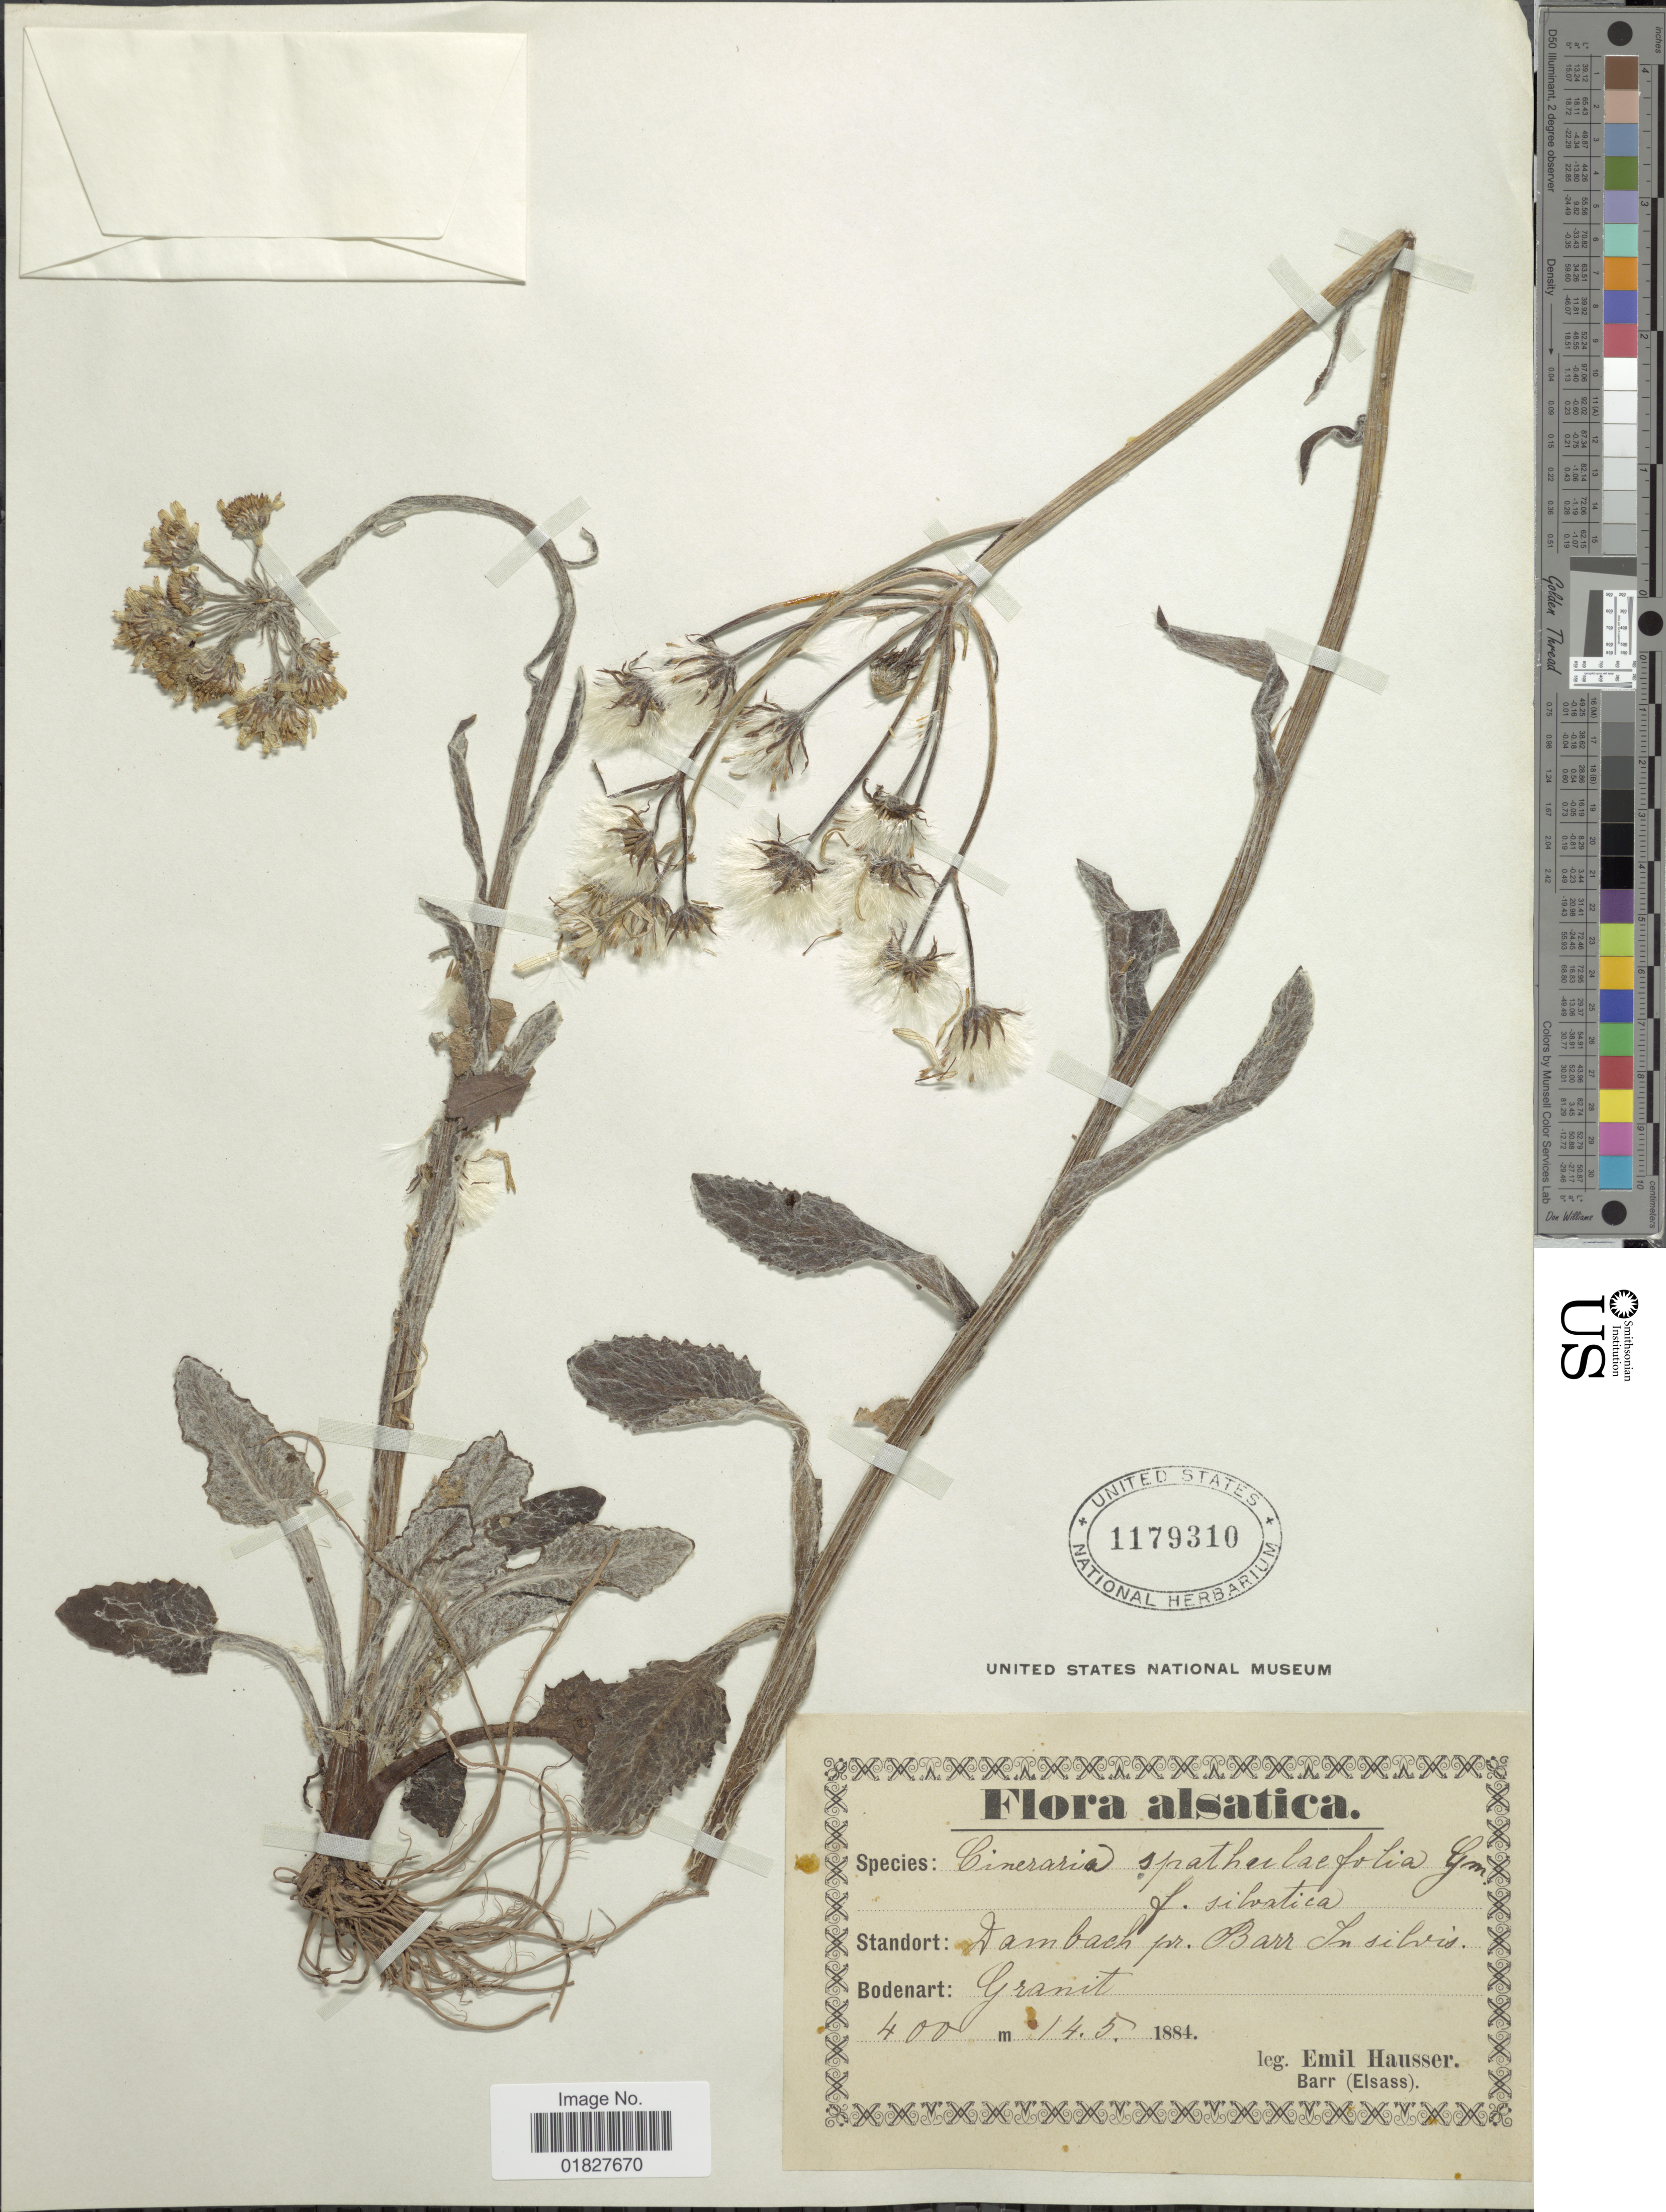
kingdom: Plantae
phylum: Tracheophyta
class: Magnoliopsida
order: Asterales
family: Asteraceae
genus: Cineraria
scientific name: Cineraria spathulifolia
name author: C.C. Gmel.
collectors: E. Hausser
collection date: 1884-05-14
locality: Alsatica, Dambach pr. Barr [interpreted]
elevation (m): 400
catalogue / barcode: US 1179310